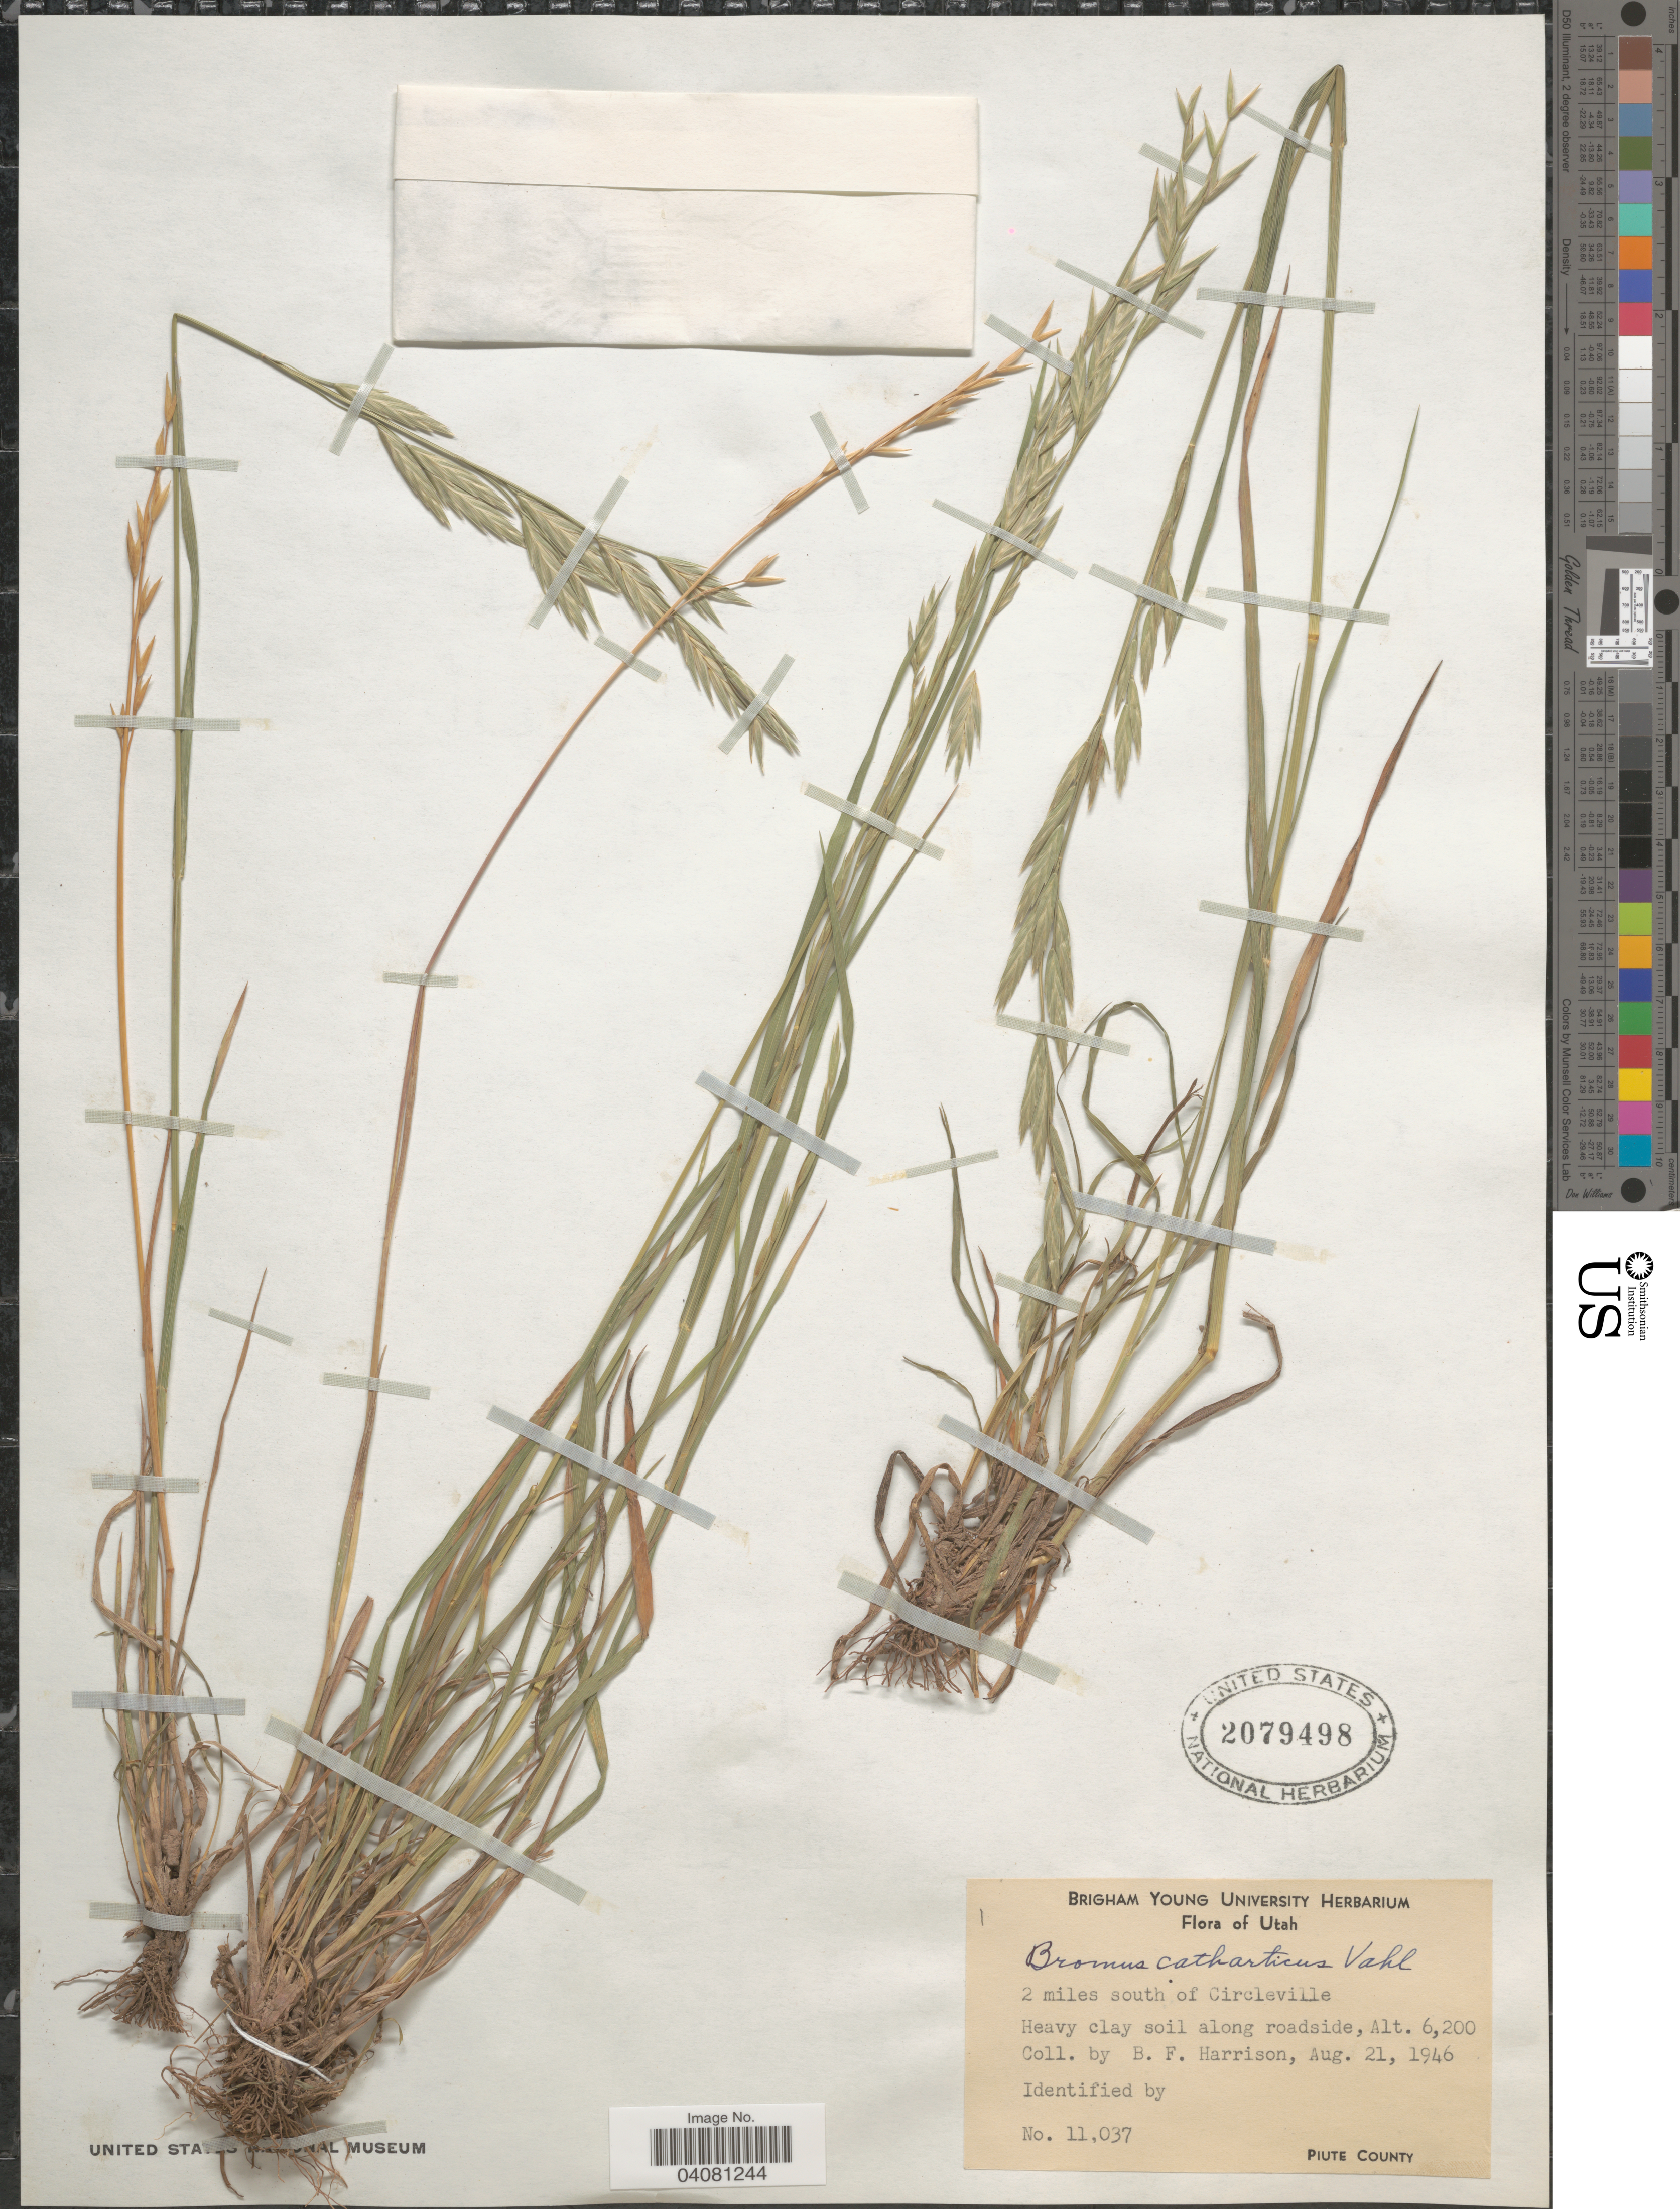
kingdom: Plantae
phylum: Tracheophyta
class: Liliopsida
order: Poales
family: Poaceae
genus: Bromus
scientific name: Bromus catharticus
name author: Vahl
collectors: B. F. Harrison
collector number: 11037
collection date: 1946-08-21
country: United States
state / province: Utah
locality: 2 miles south of Circleville.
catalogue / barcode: US 2079498